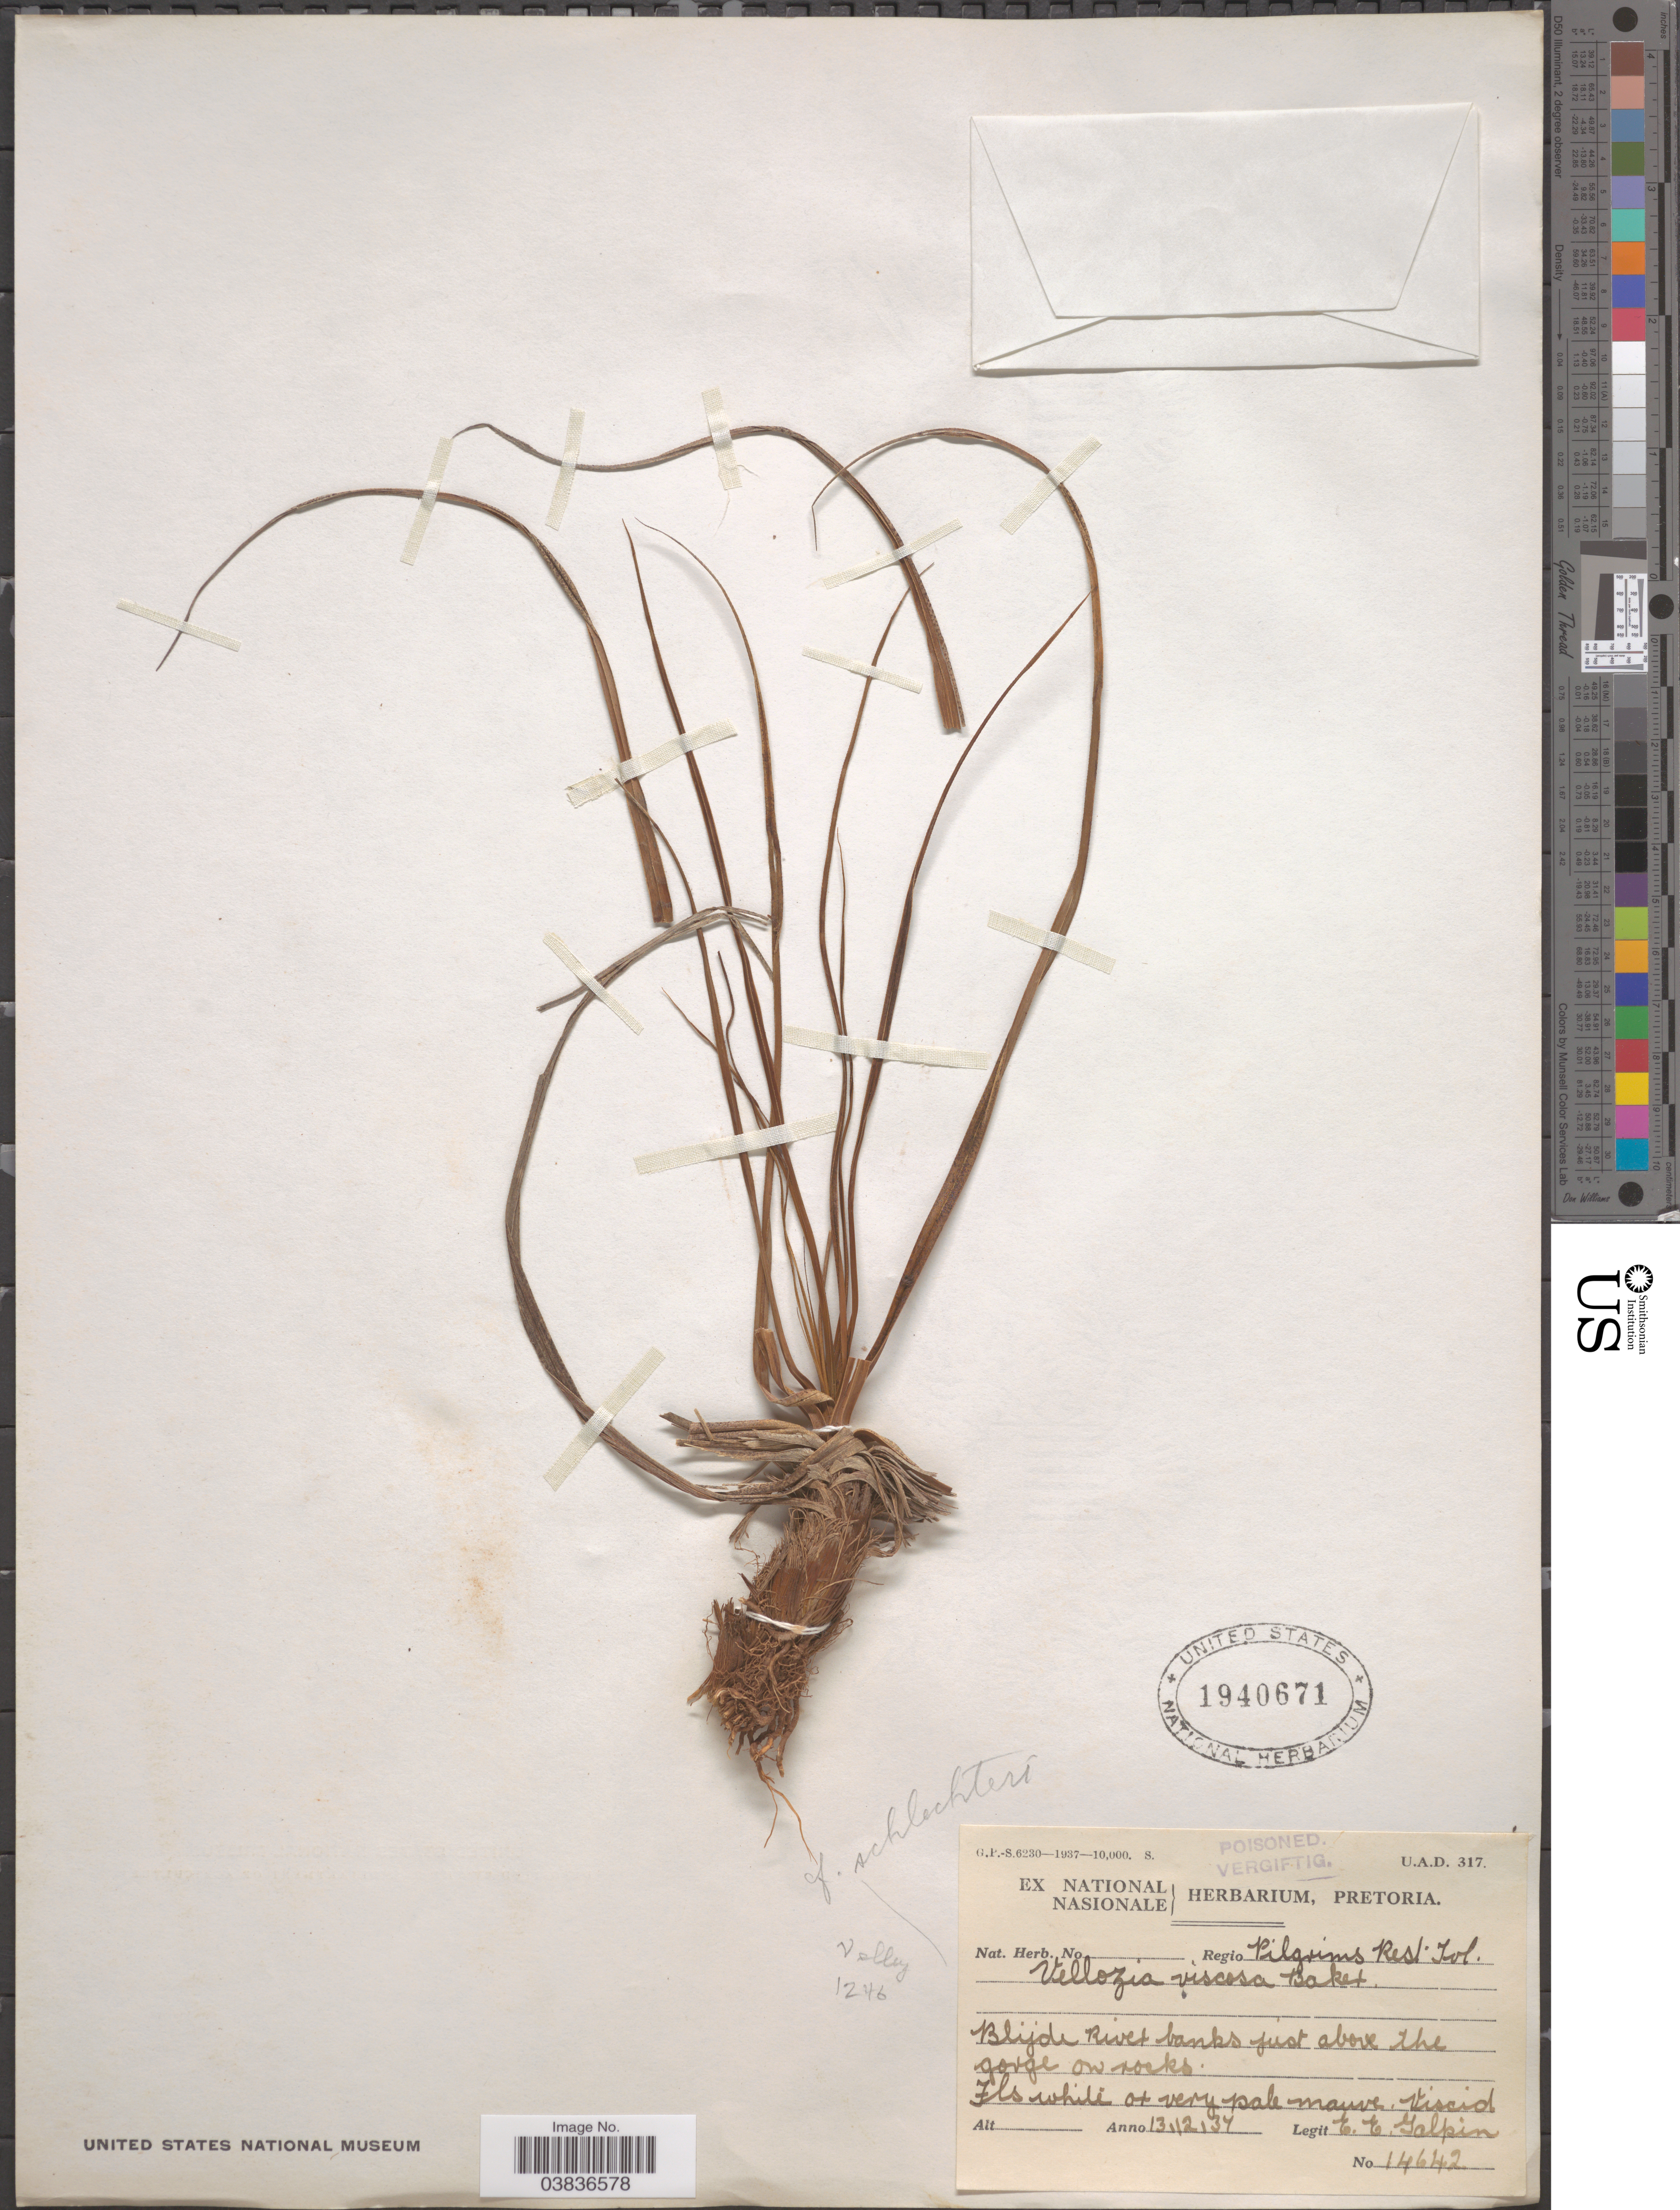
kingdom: Plantae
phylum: Tracheophyta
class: Liliopsida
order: Pandanales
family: Velloziaceae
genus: Xerophyta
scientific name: Xerophyta viscosa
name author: Baker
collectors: E. Galpin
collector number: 14642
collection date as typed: Transcribed d/m/y: 13/12/34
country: South Africa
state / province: Mpumalanga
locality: Pretoria Regio Pilgrims Rest Tvl. Blyde river banks just above the gorge on rocks.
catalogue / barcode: US 1940671